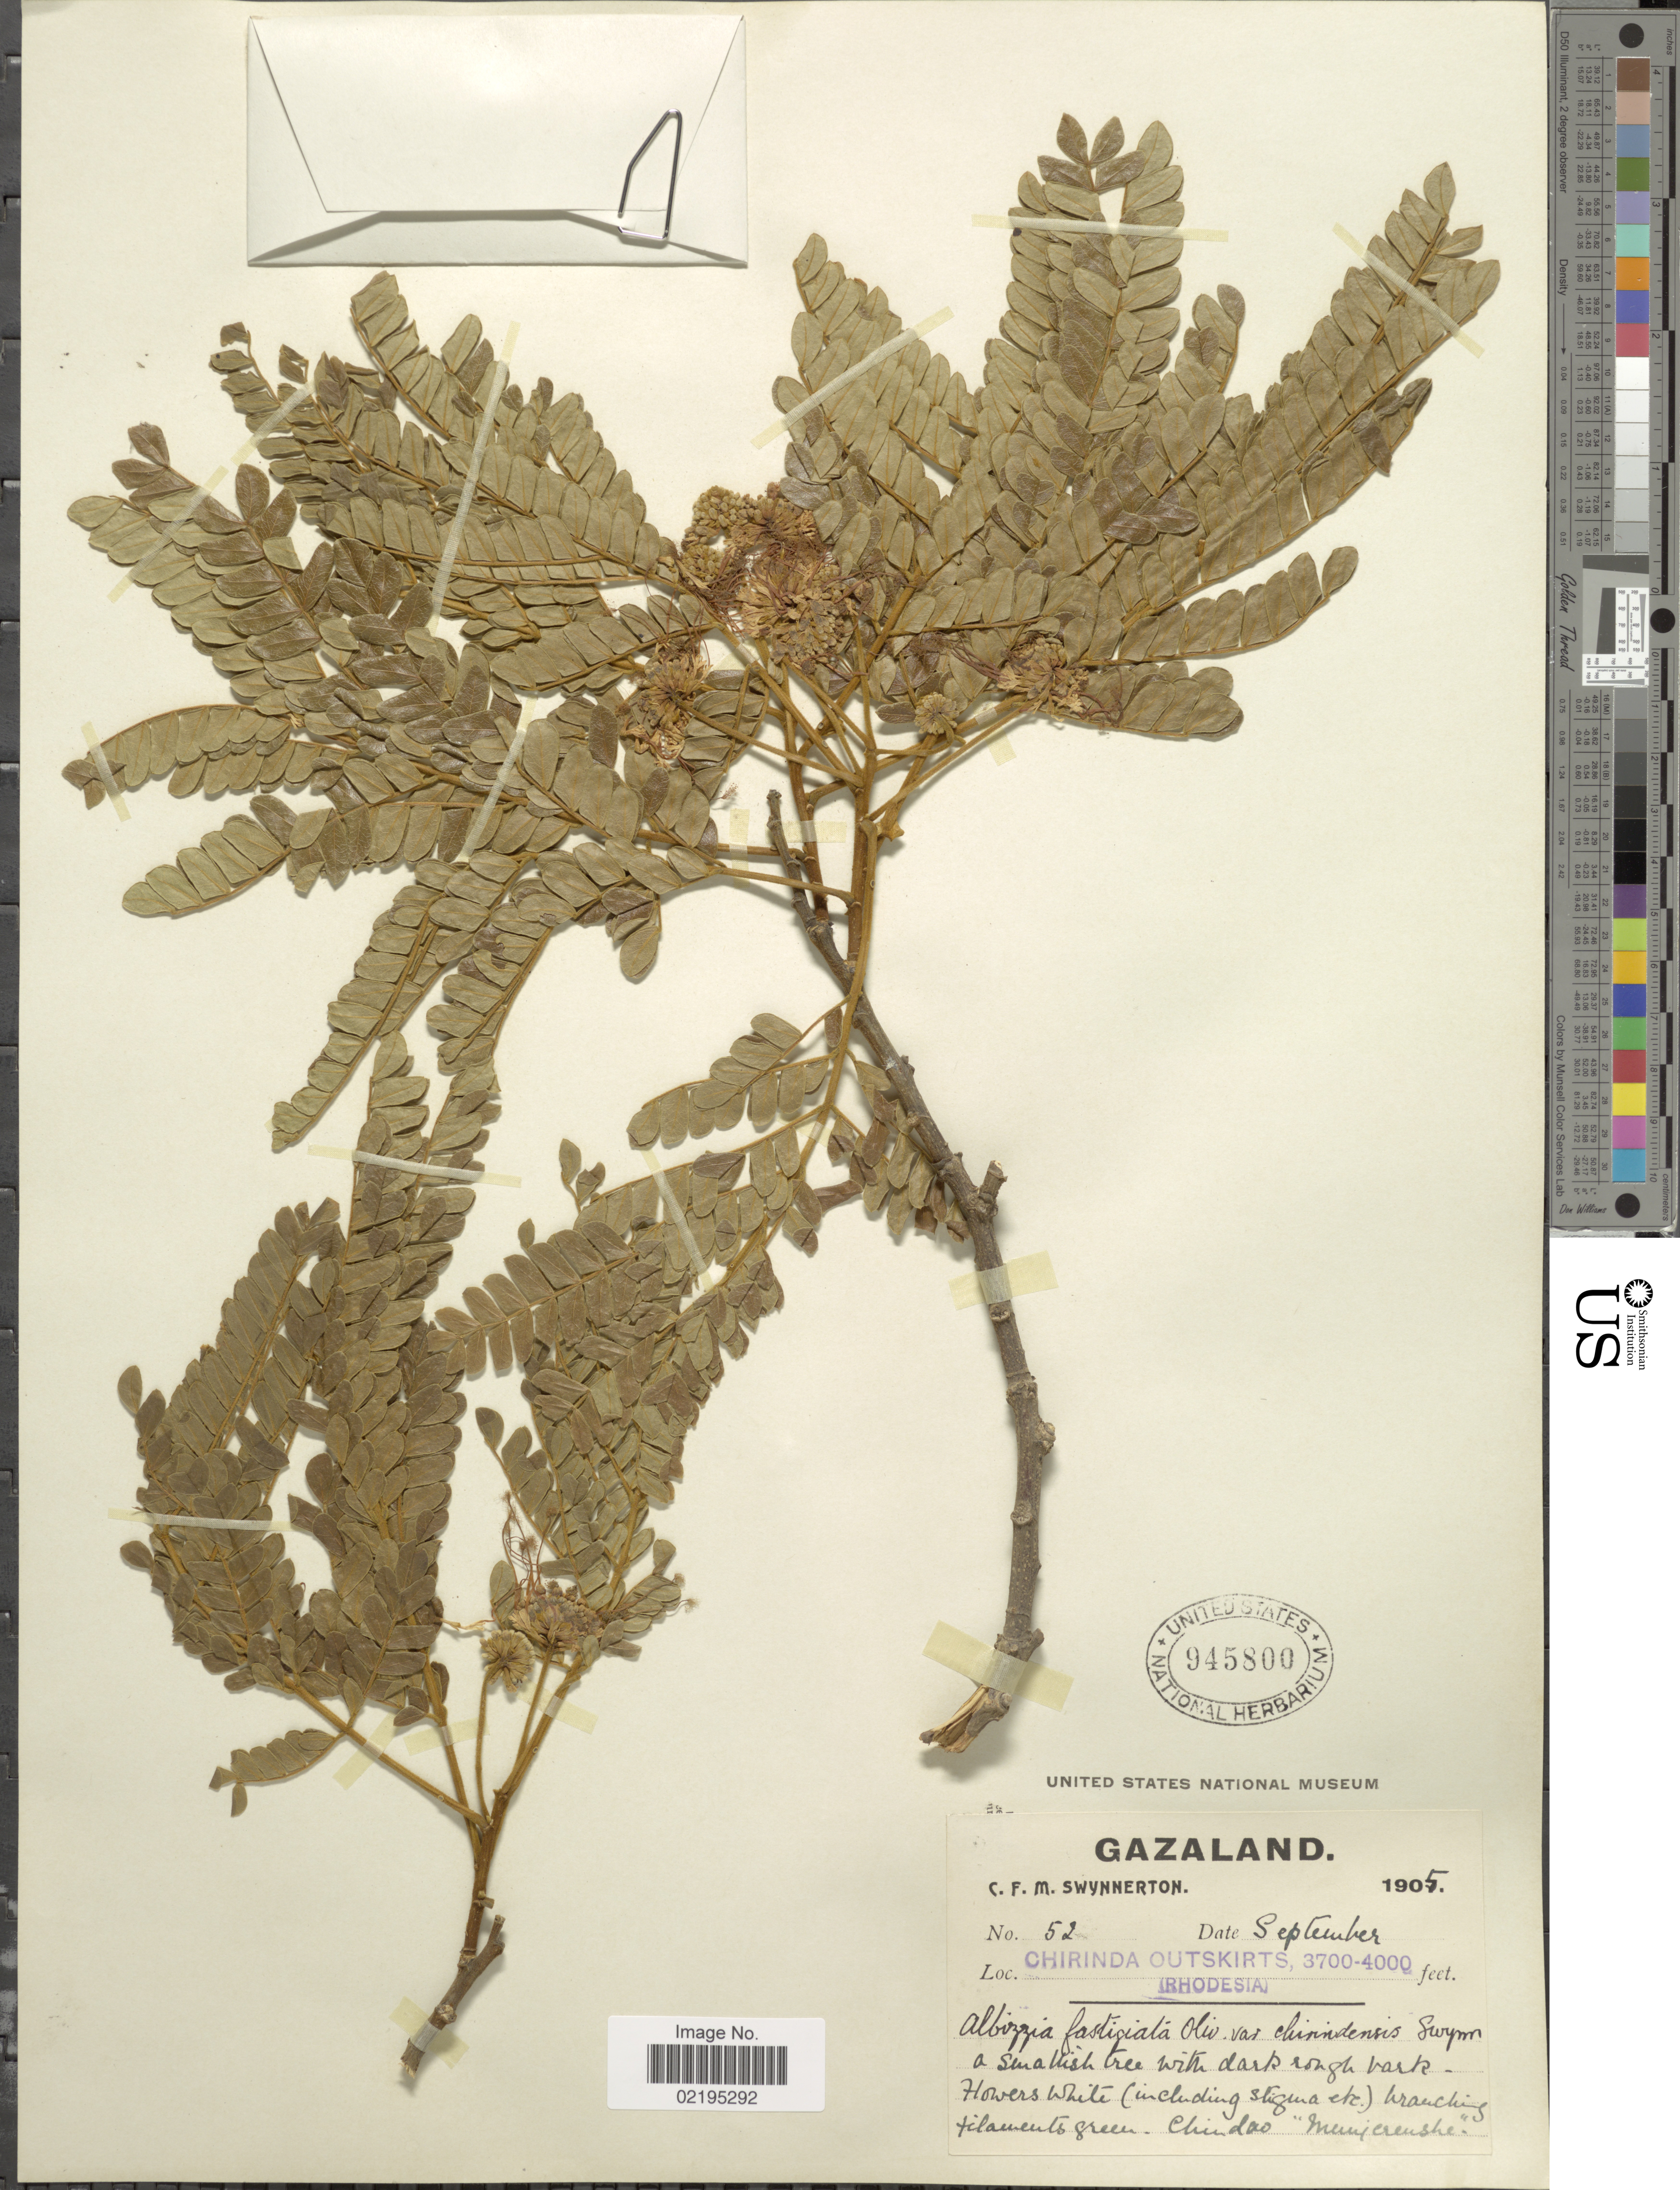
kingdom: Plantae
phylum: Tracheophyta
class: Magnoliopsida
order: Fabales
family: Fabaceae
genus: Albizia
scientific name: Albizia fastigiata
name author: Oliv. & E. Mey.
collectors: C. Swynnerton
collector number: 52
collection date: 1905-09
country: Zimbabwe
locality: Gazaland, Chirinda Outskirts, (Rhodesia)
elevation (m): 1128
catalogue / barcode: US 945800